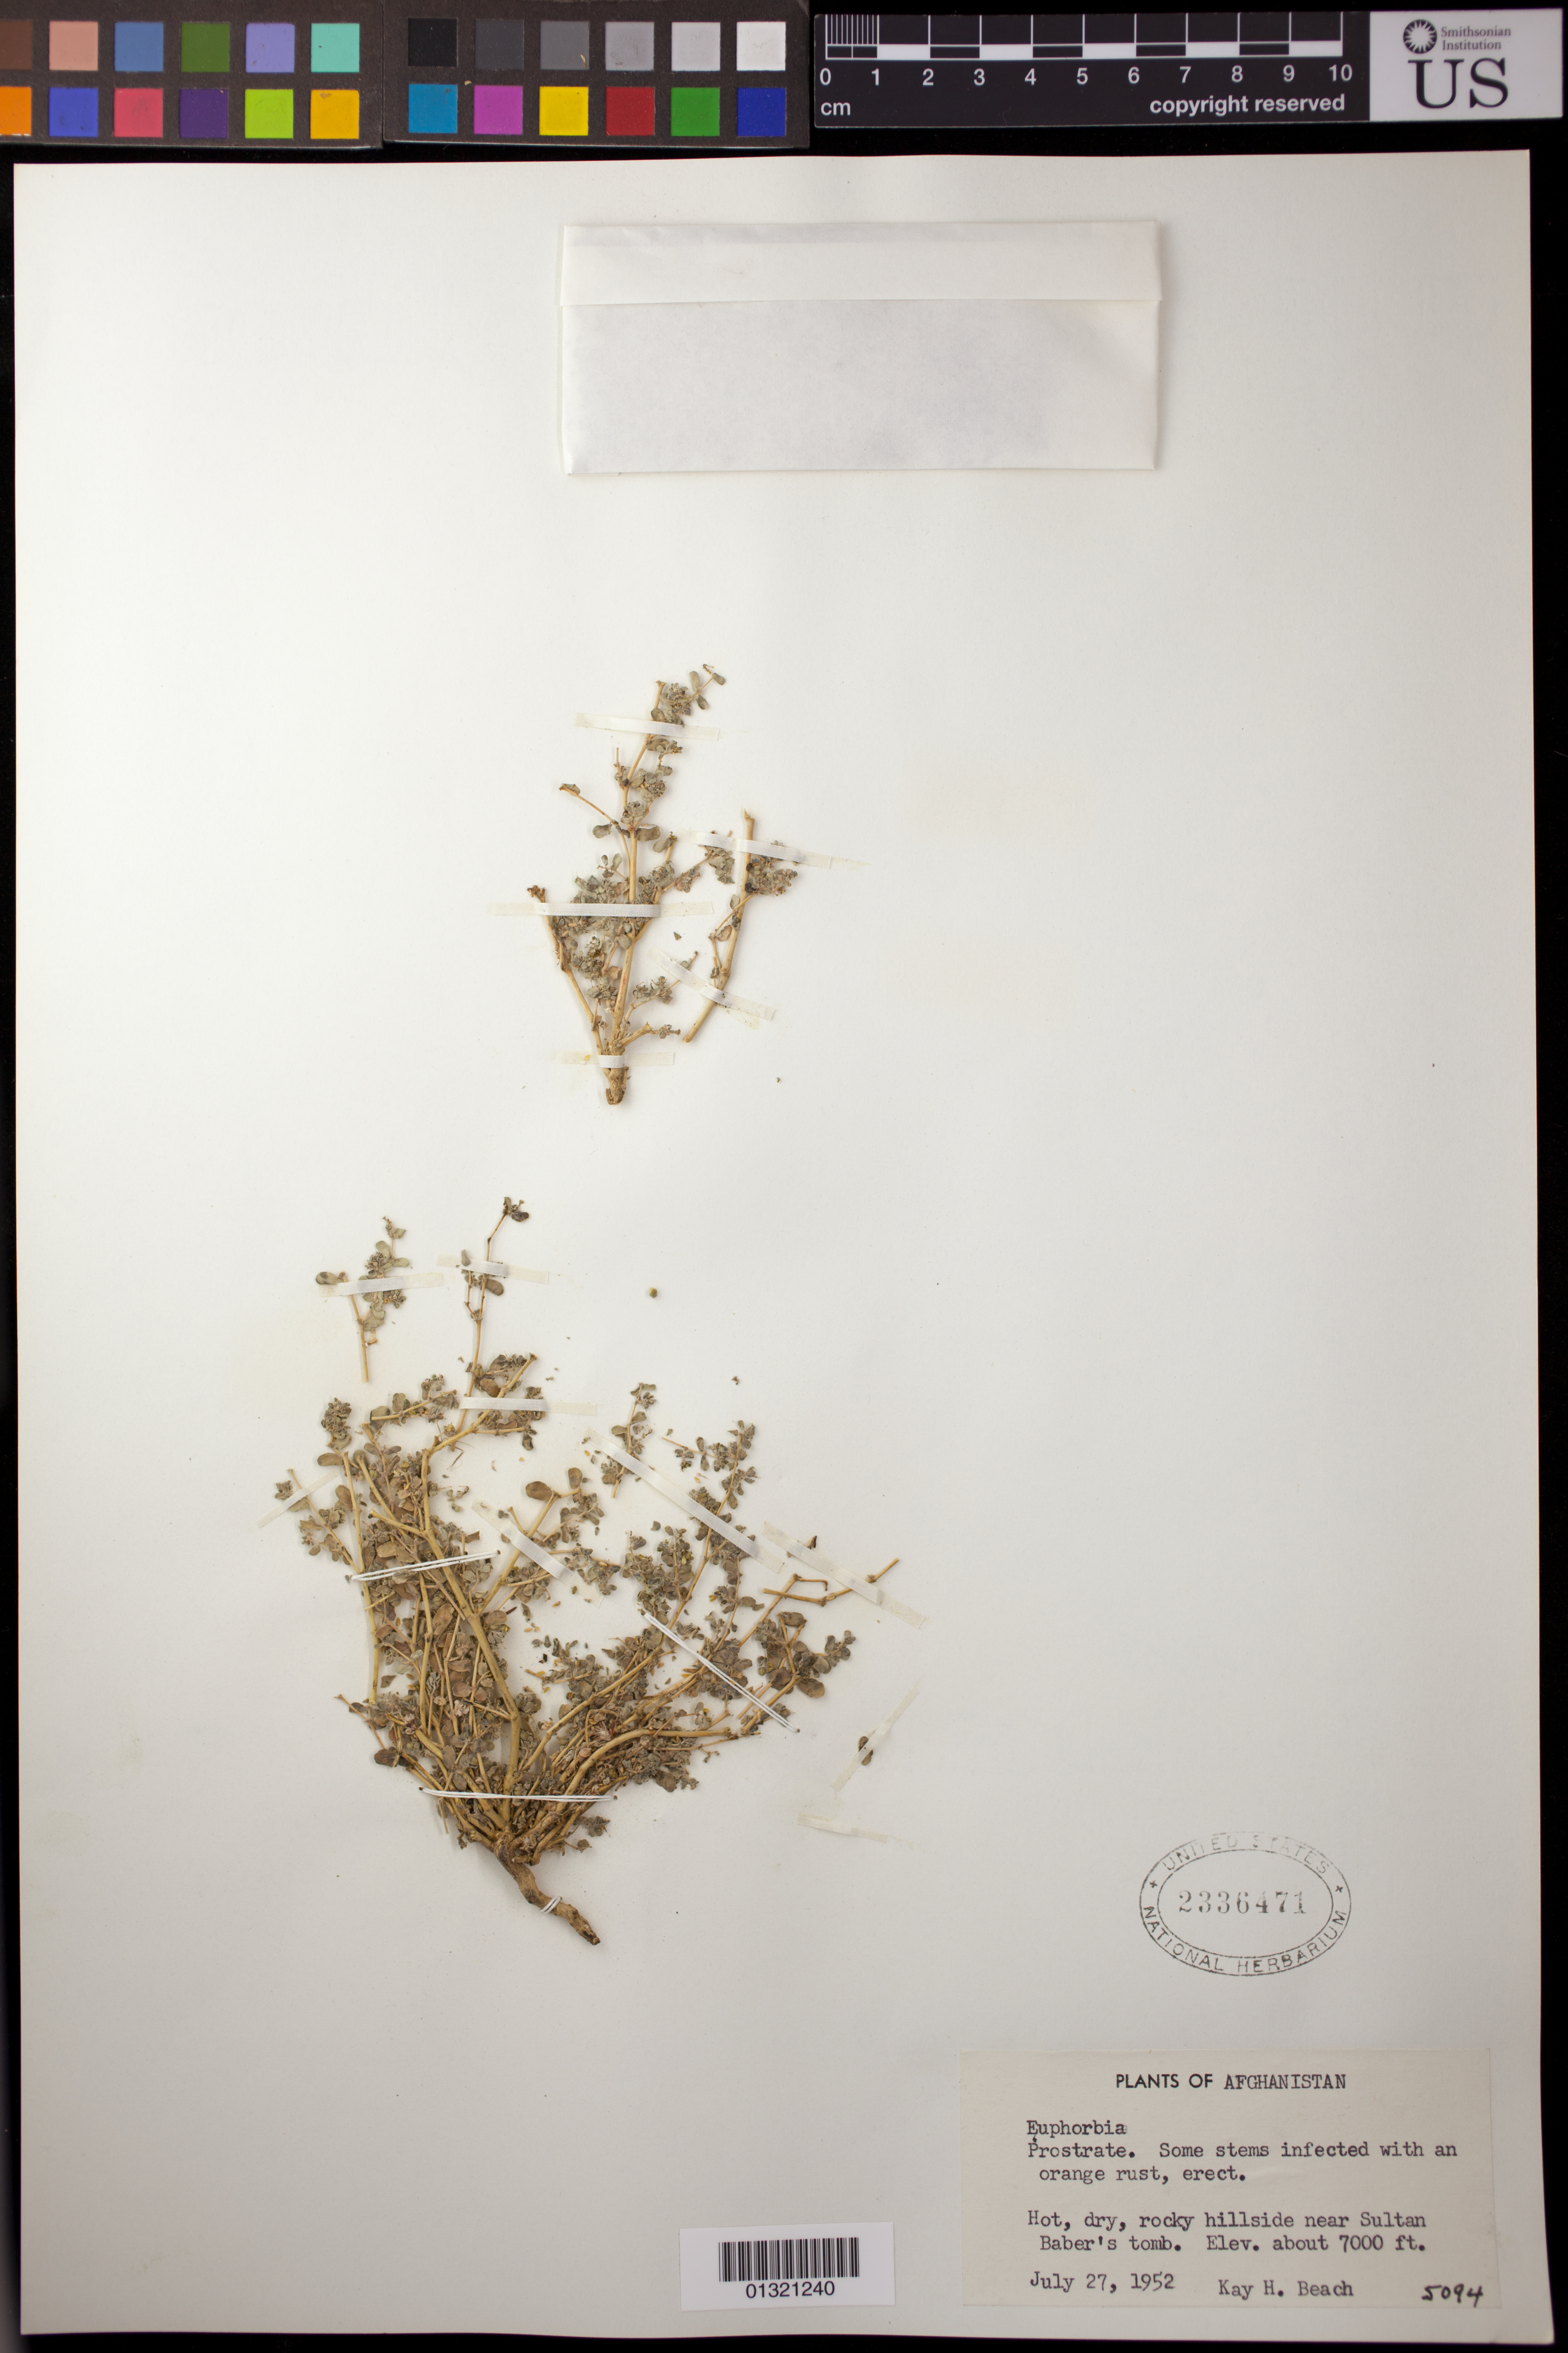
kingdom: Plantae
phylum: Tracheophyta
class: Magnoliopsida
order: Malpighiales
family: Euphorbiaceae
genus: Euphorbia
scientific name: Euphorbia sp.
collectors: K. H. Beach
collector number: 5094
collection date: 1952-07-27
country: Afghanistan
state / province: Kabul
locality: rocky hillside near Sultan Baber's [Babur] tomb.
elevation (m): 2134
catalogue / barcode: US 2336471